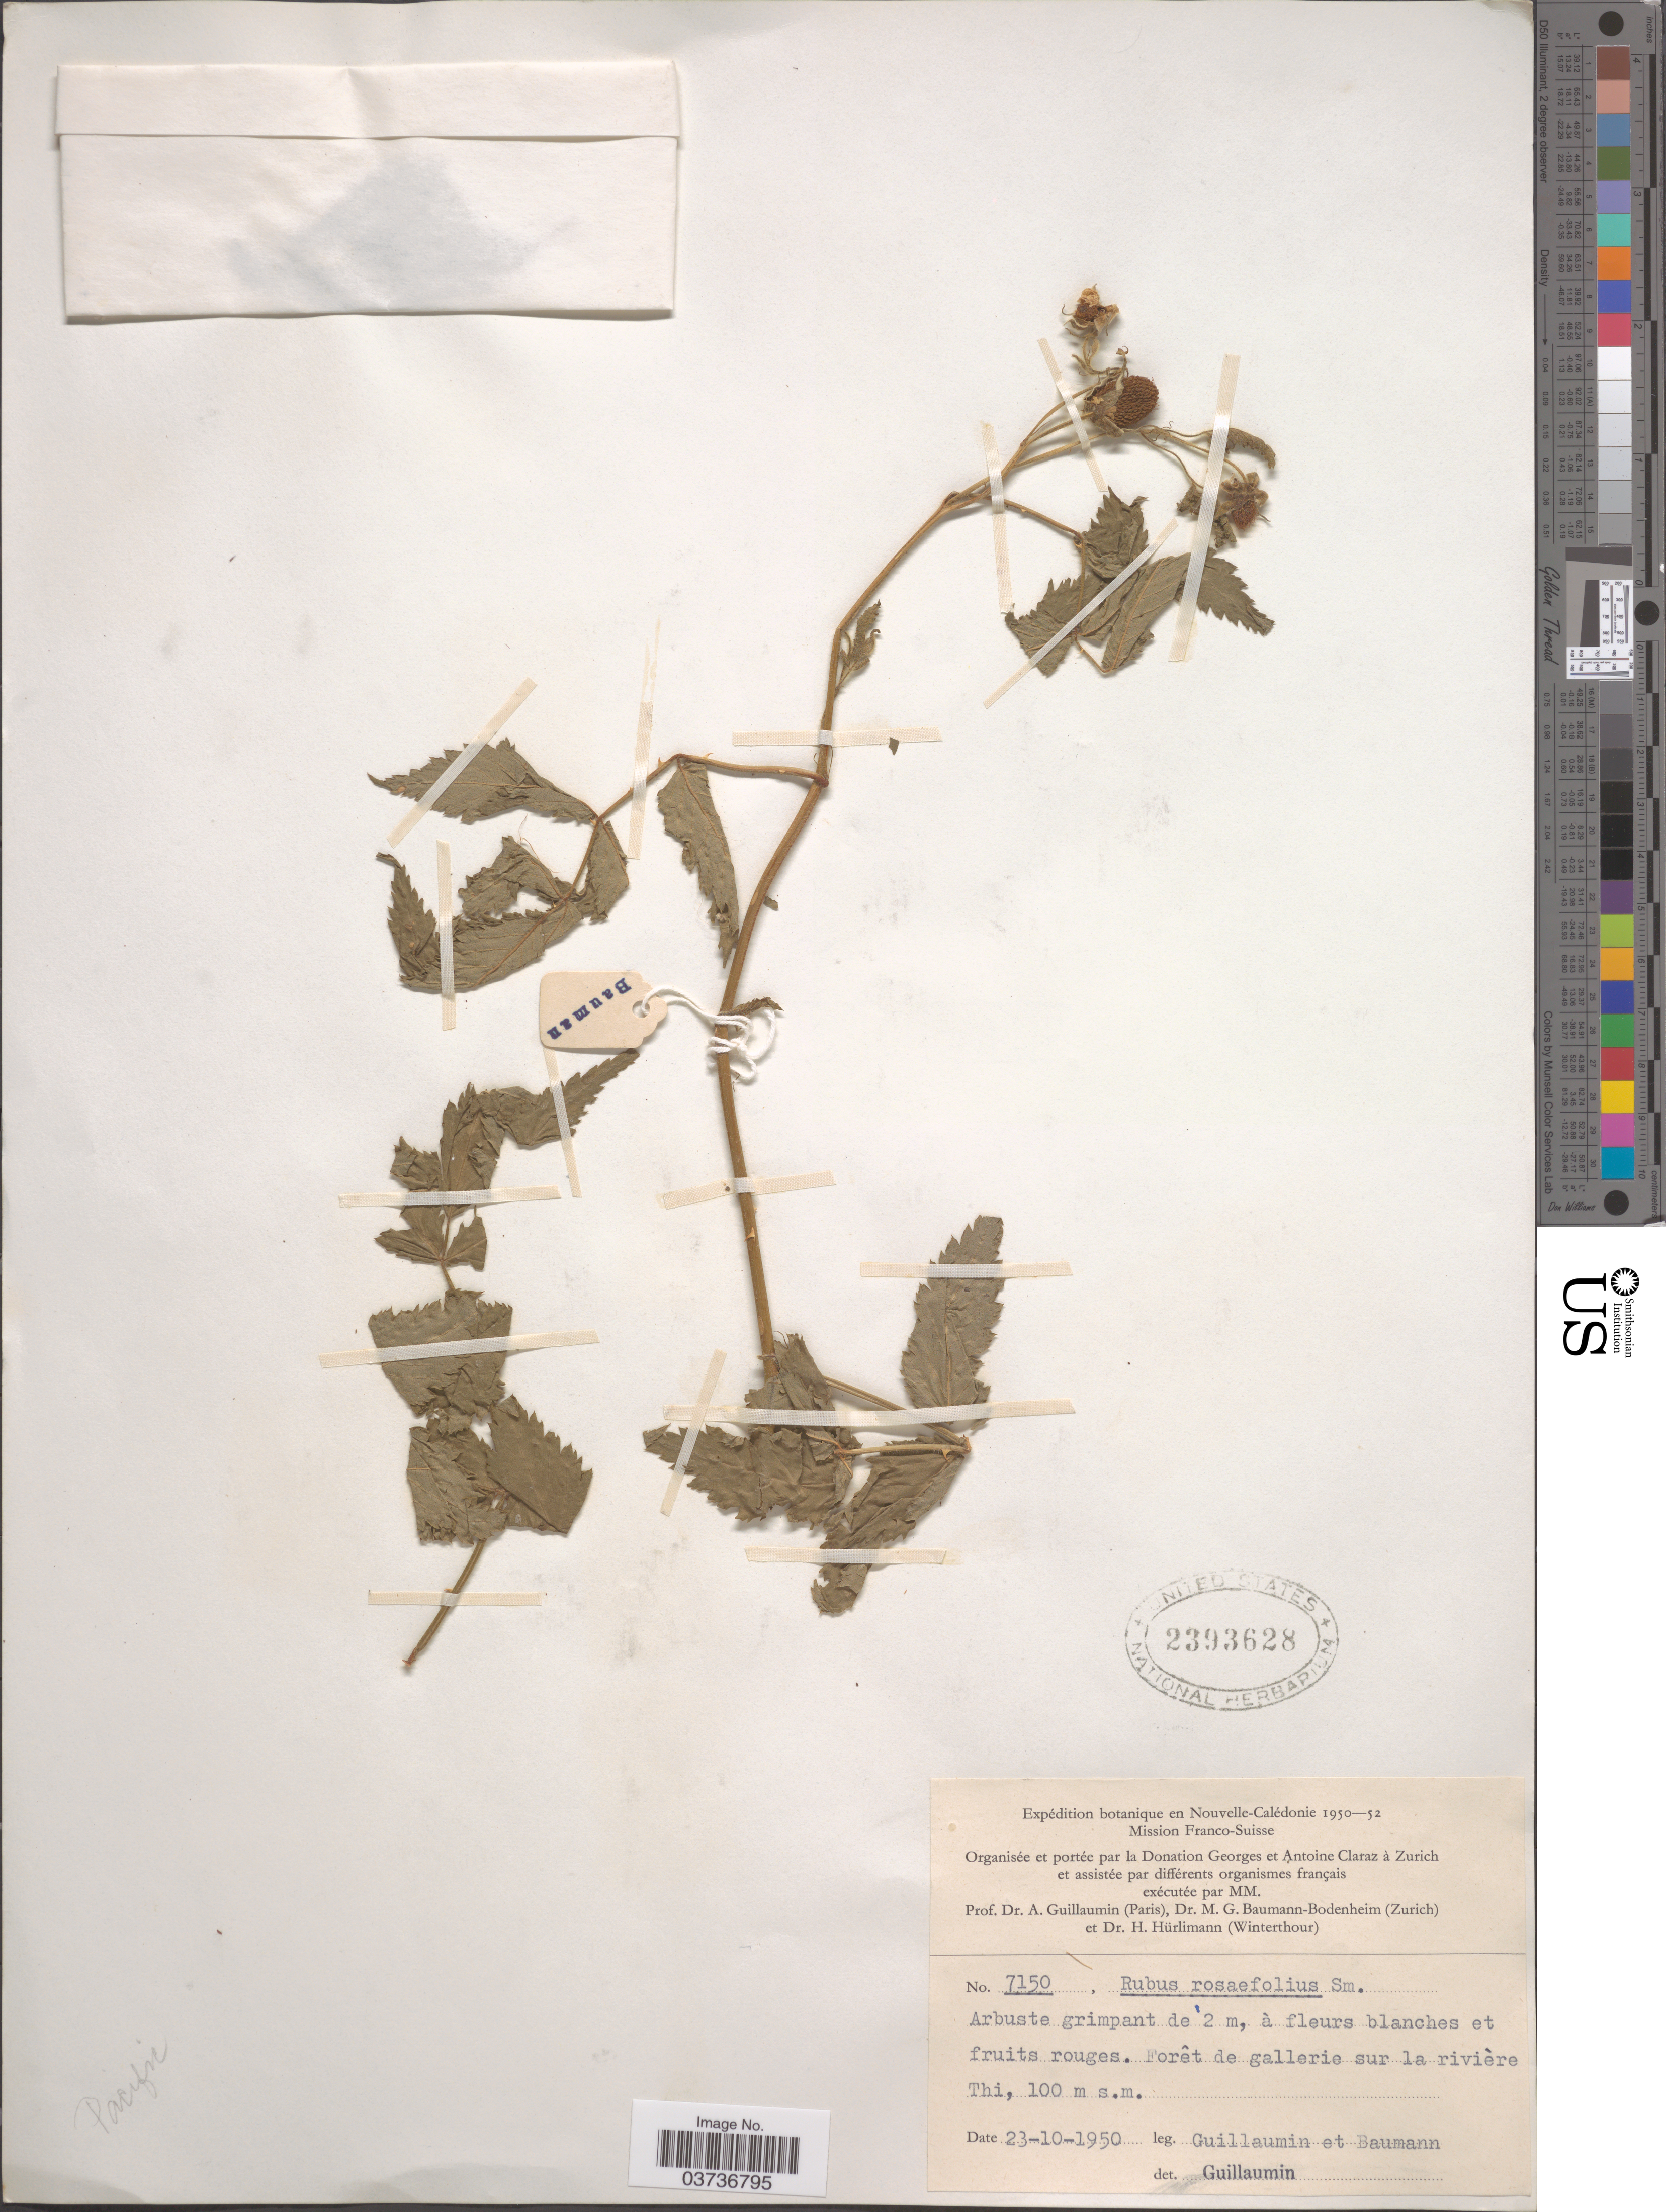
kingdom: Plantae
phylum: Tracheophyta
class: Magnoliopsida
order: Rosales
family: Rosaceae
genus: Rubus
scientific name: Rubus rosaefolius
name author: Sm.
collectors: A. Guillaumin & M. G. Baumann-Bodenheim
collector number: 7150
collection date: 1950-10-23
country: New Caledonia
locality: Forêt de gallerie sur la rivière Thi.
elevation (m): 100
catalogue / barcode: US 2393628